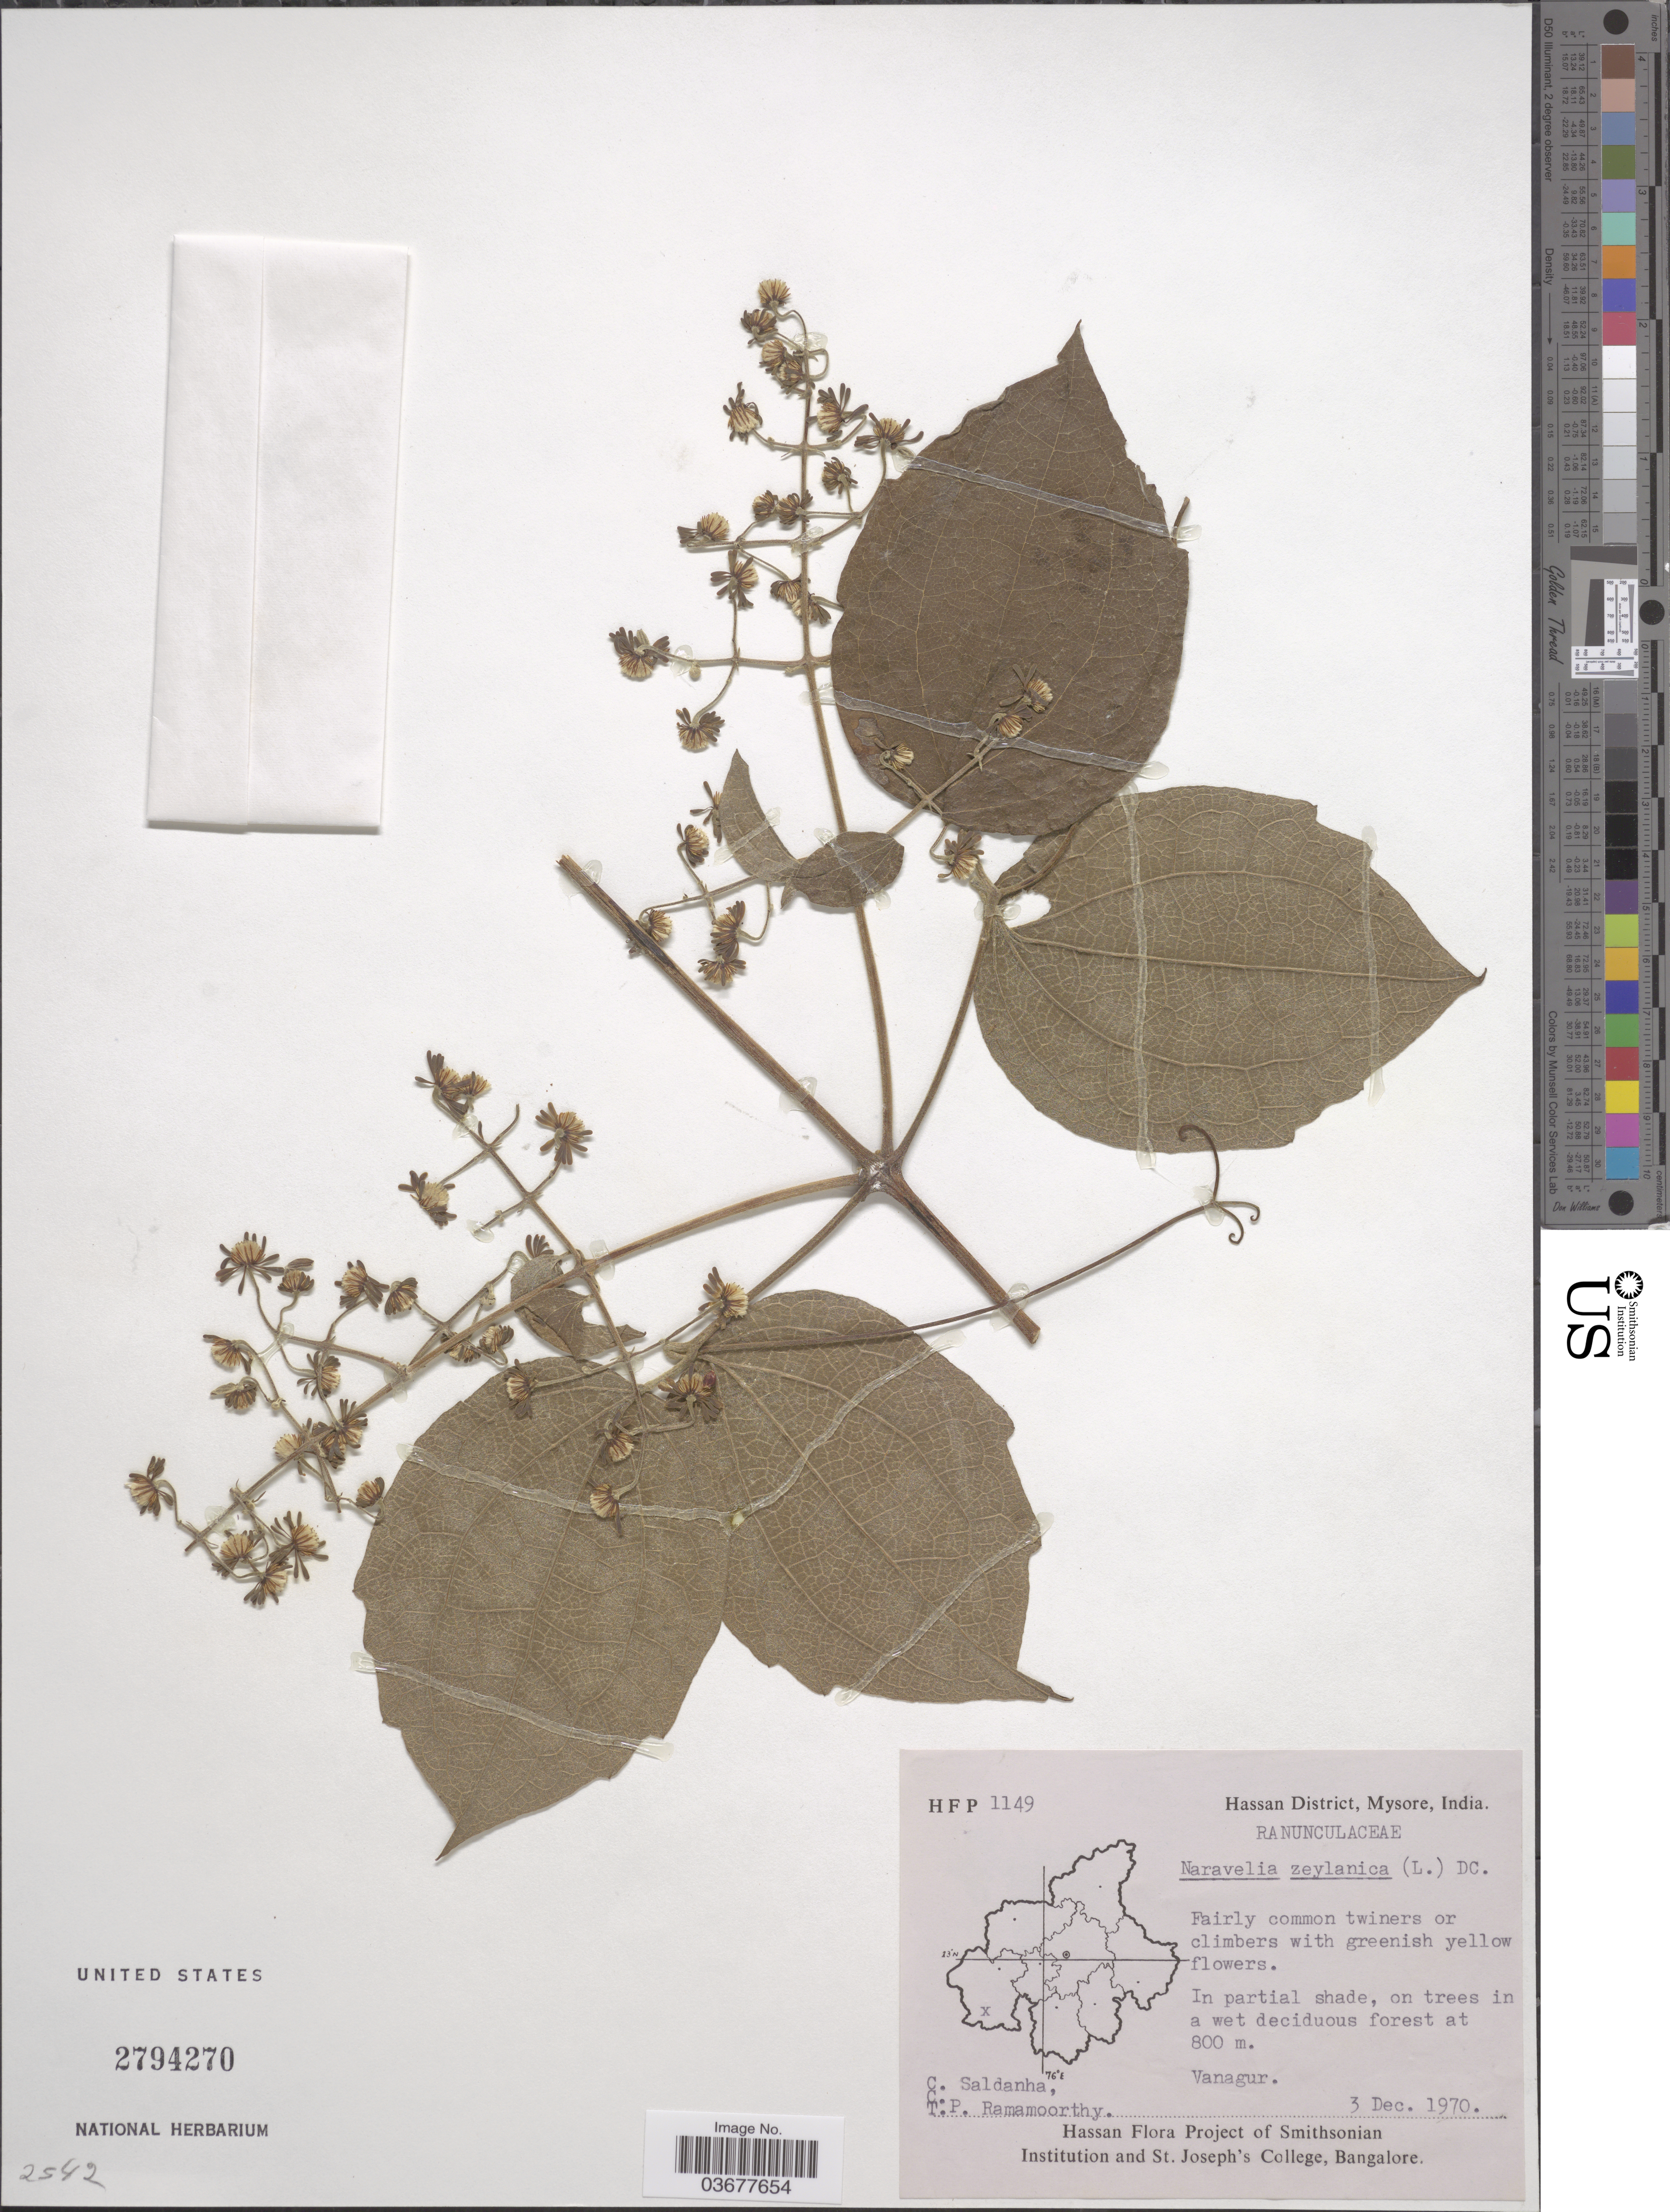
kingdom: Plantae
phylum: Tracheophyta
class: Magnoliopsida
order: Ranunculales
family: Ranunculaceae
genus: Clematis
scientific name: Clematis zeylanica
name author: (L.) Poir.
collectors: C. Saldanha & T. P. Ramamoorthy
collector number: HFP1149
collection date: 1970-12-03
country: India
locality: Hassan District, Mysore. Vanagur.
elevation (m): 800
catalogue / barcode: US 2794270